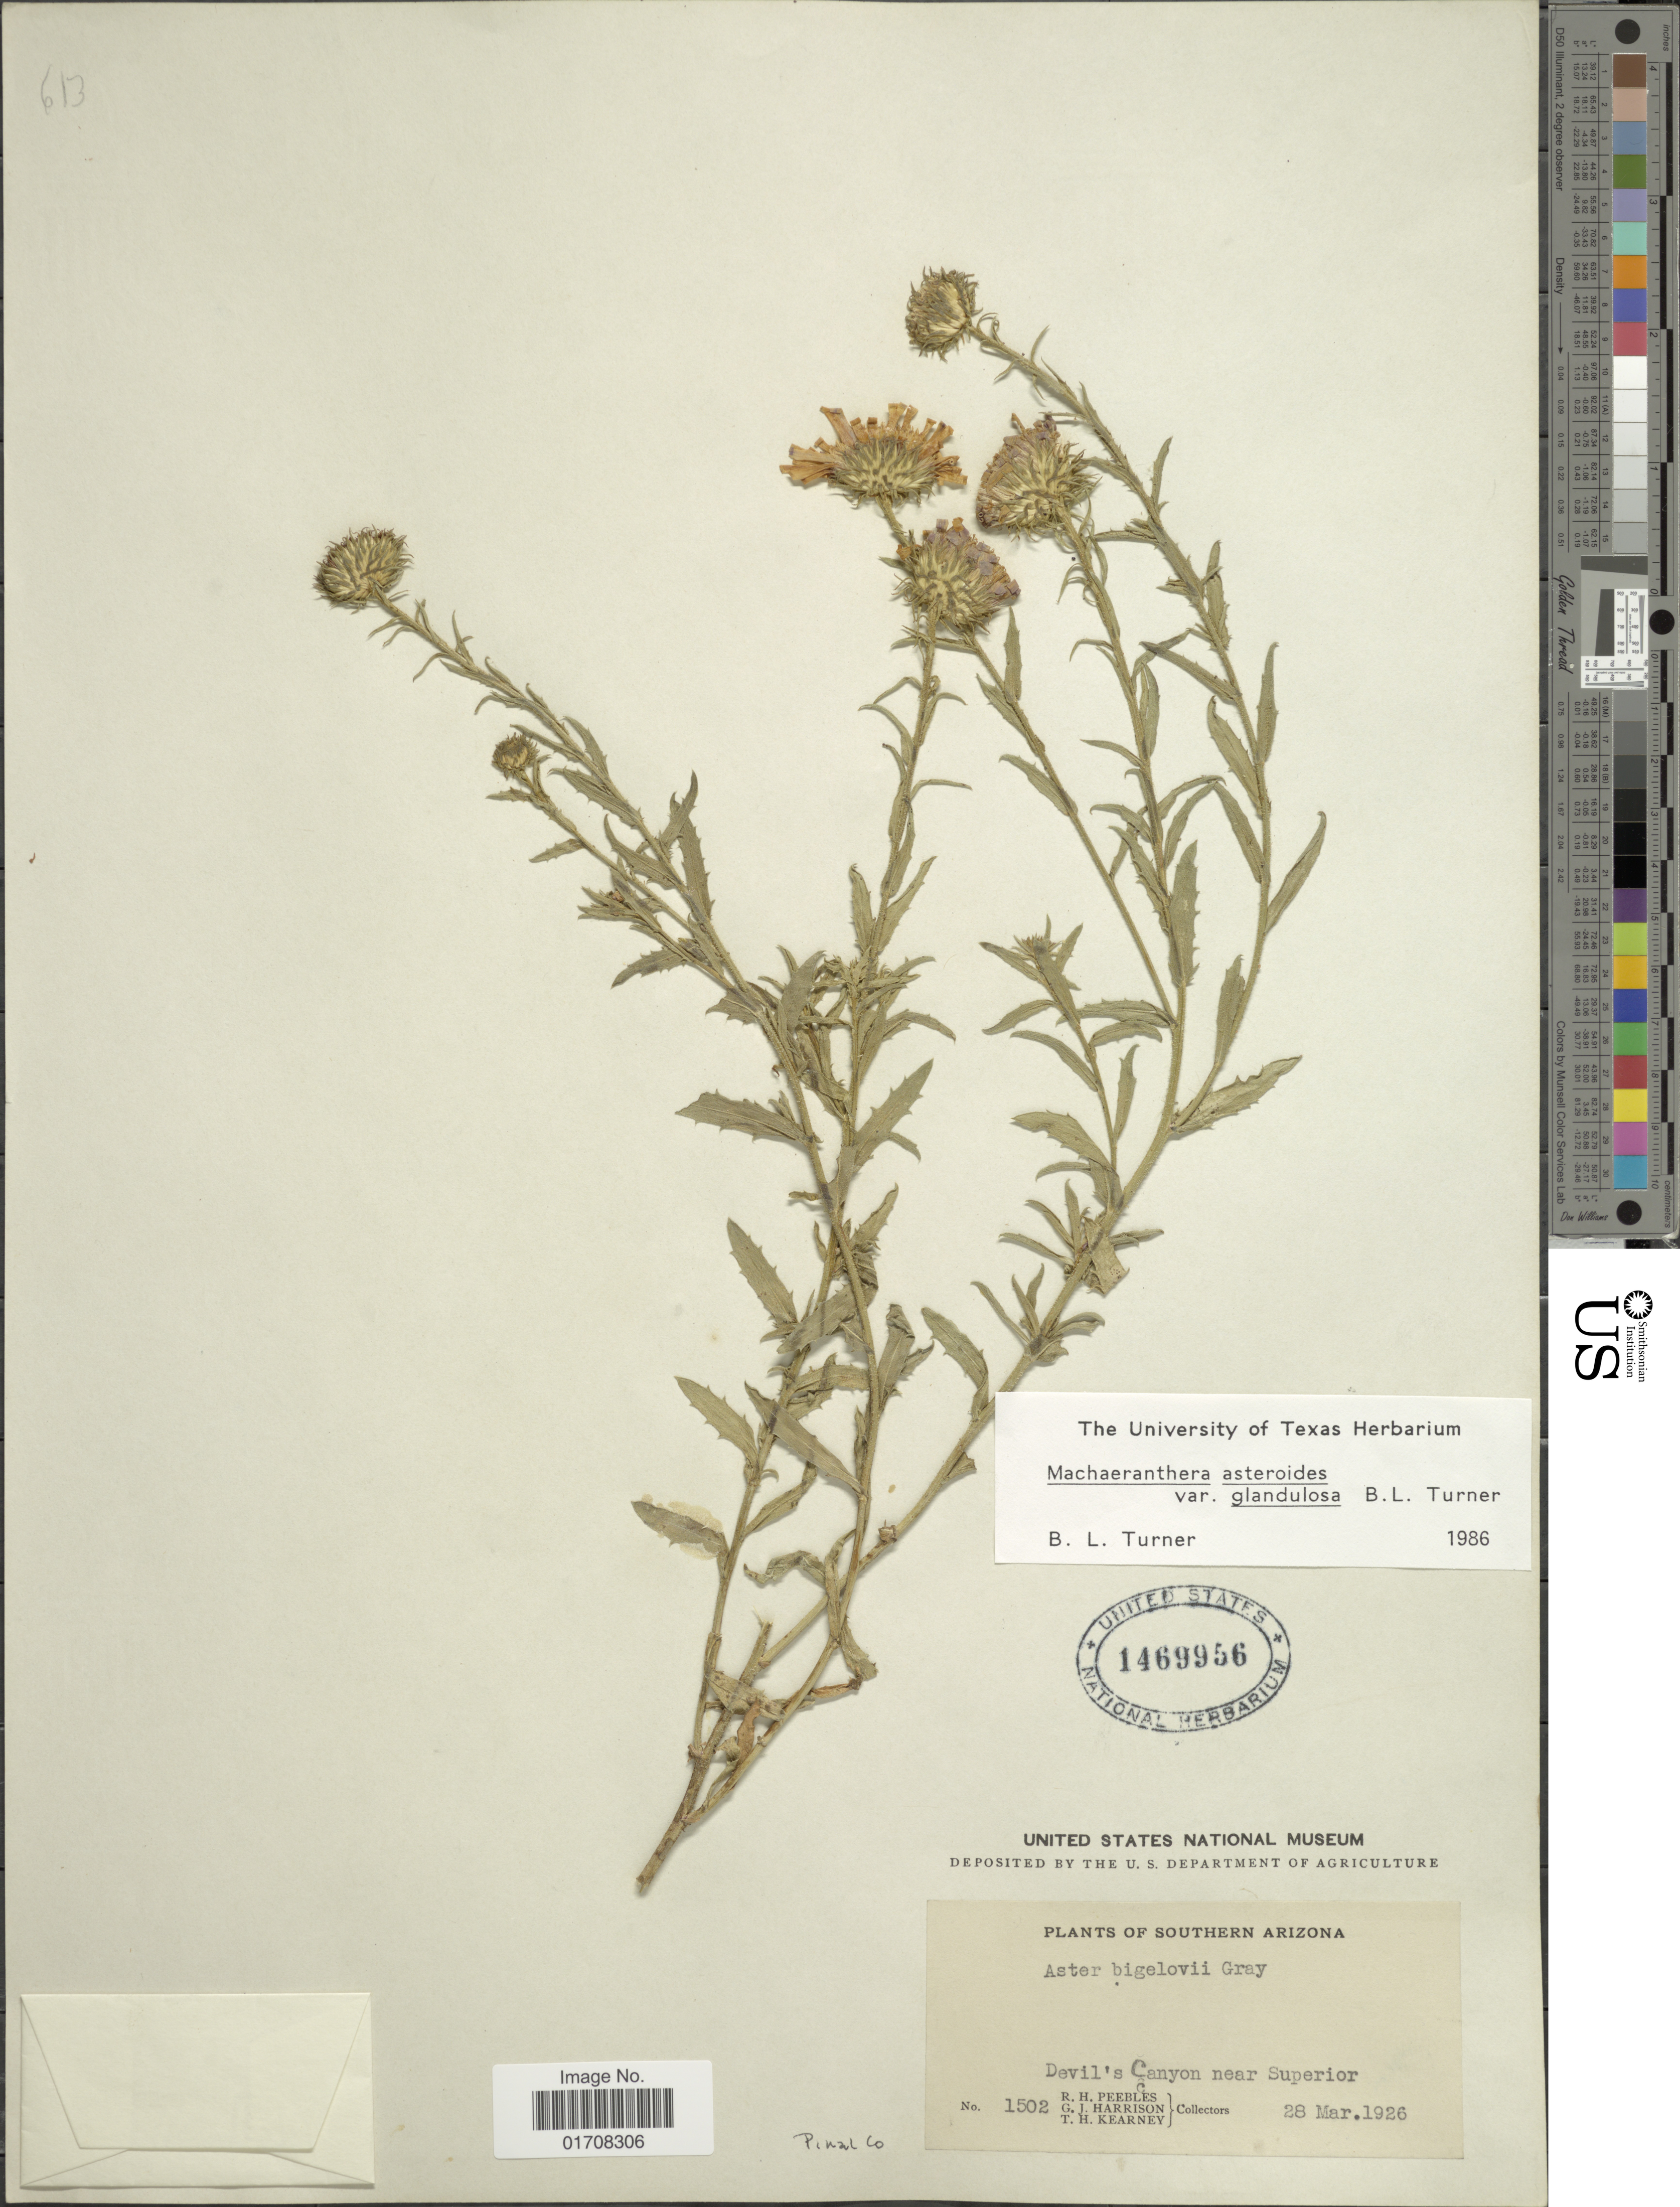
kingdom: Plantae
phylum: Tracheophyta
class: Magnoliopsida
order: Asterales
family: Asteraceae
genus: Machaeranthera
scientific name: Machaeranthera asteroides var. glandulosa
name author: (Torr.) Greene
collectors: R. H. Peebles, G. J. Harrison & T. H. Kearney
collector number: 1502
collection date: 1926-03-28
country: United States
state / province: Arizona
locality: Southern Arizona, Devil's Canyon near Superior, Pinal Co.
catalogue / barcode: US 1469956